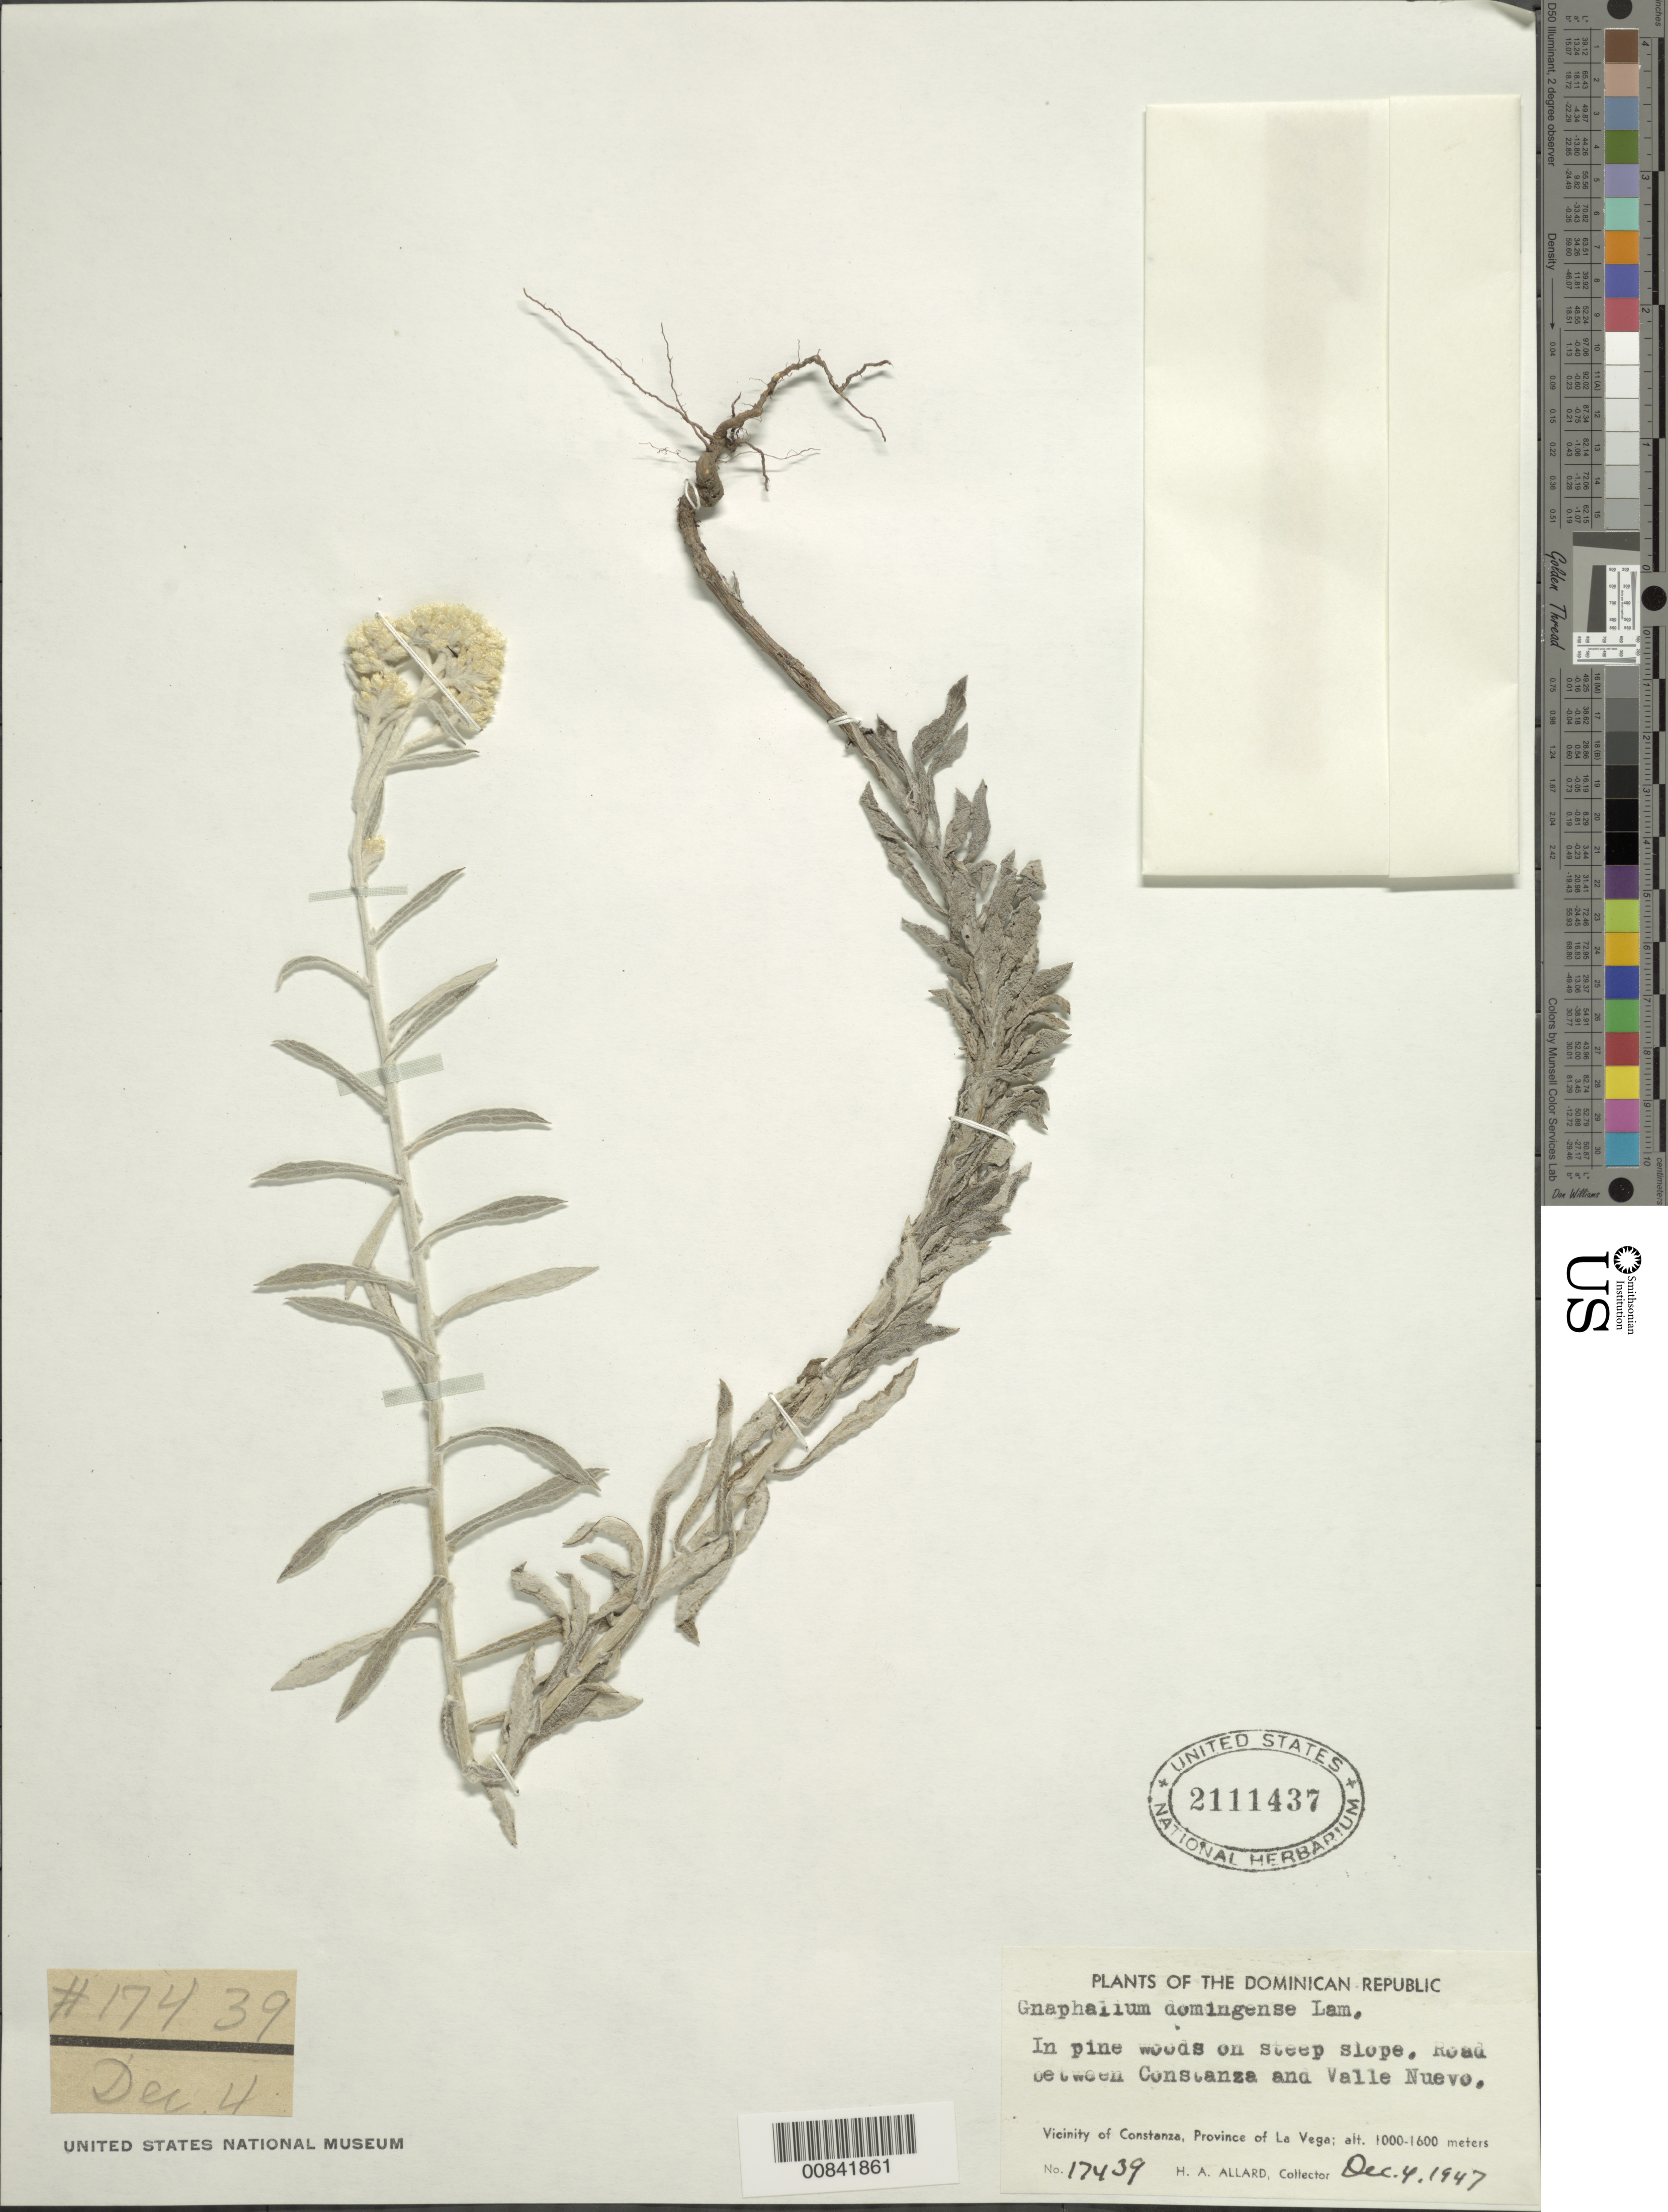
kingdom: Plantae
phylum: Tracheophyta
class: Magnoliopsida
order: Asterales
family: Asteraceae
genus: Pseudognaphalium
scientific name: Pseudognaphalium domingense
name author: (Lam.) Anderb.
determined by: Nesom, Guy L.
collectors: H. A. Allard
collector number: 17439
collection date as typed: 04 Dec 1947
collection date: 1947-12-04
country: Dominican Republic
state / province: La Vega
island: Hispaniola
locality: Vicinity of Constanza, road between Constanza and Valley Nuevo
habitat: In pine woods on steep slope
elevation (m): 1000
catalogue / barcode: US 2111437